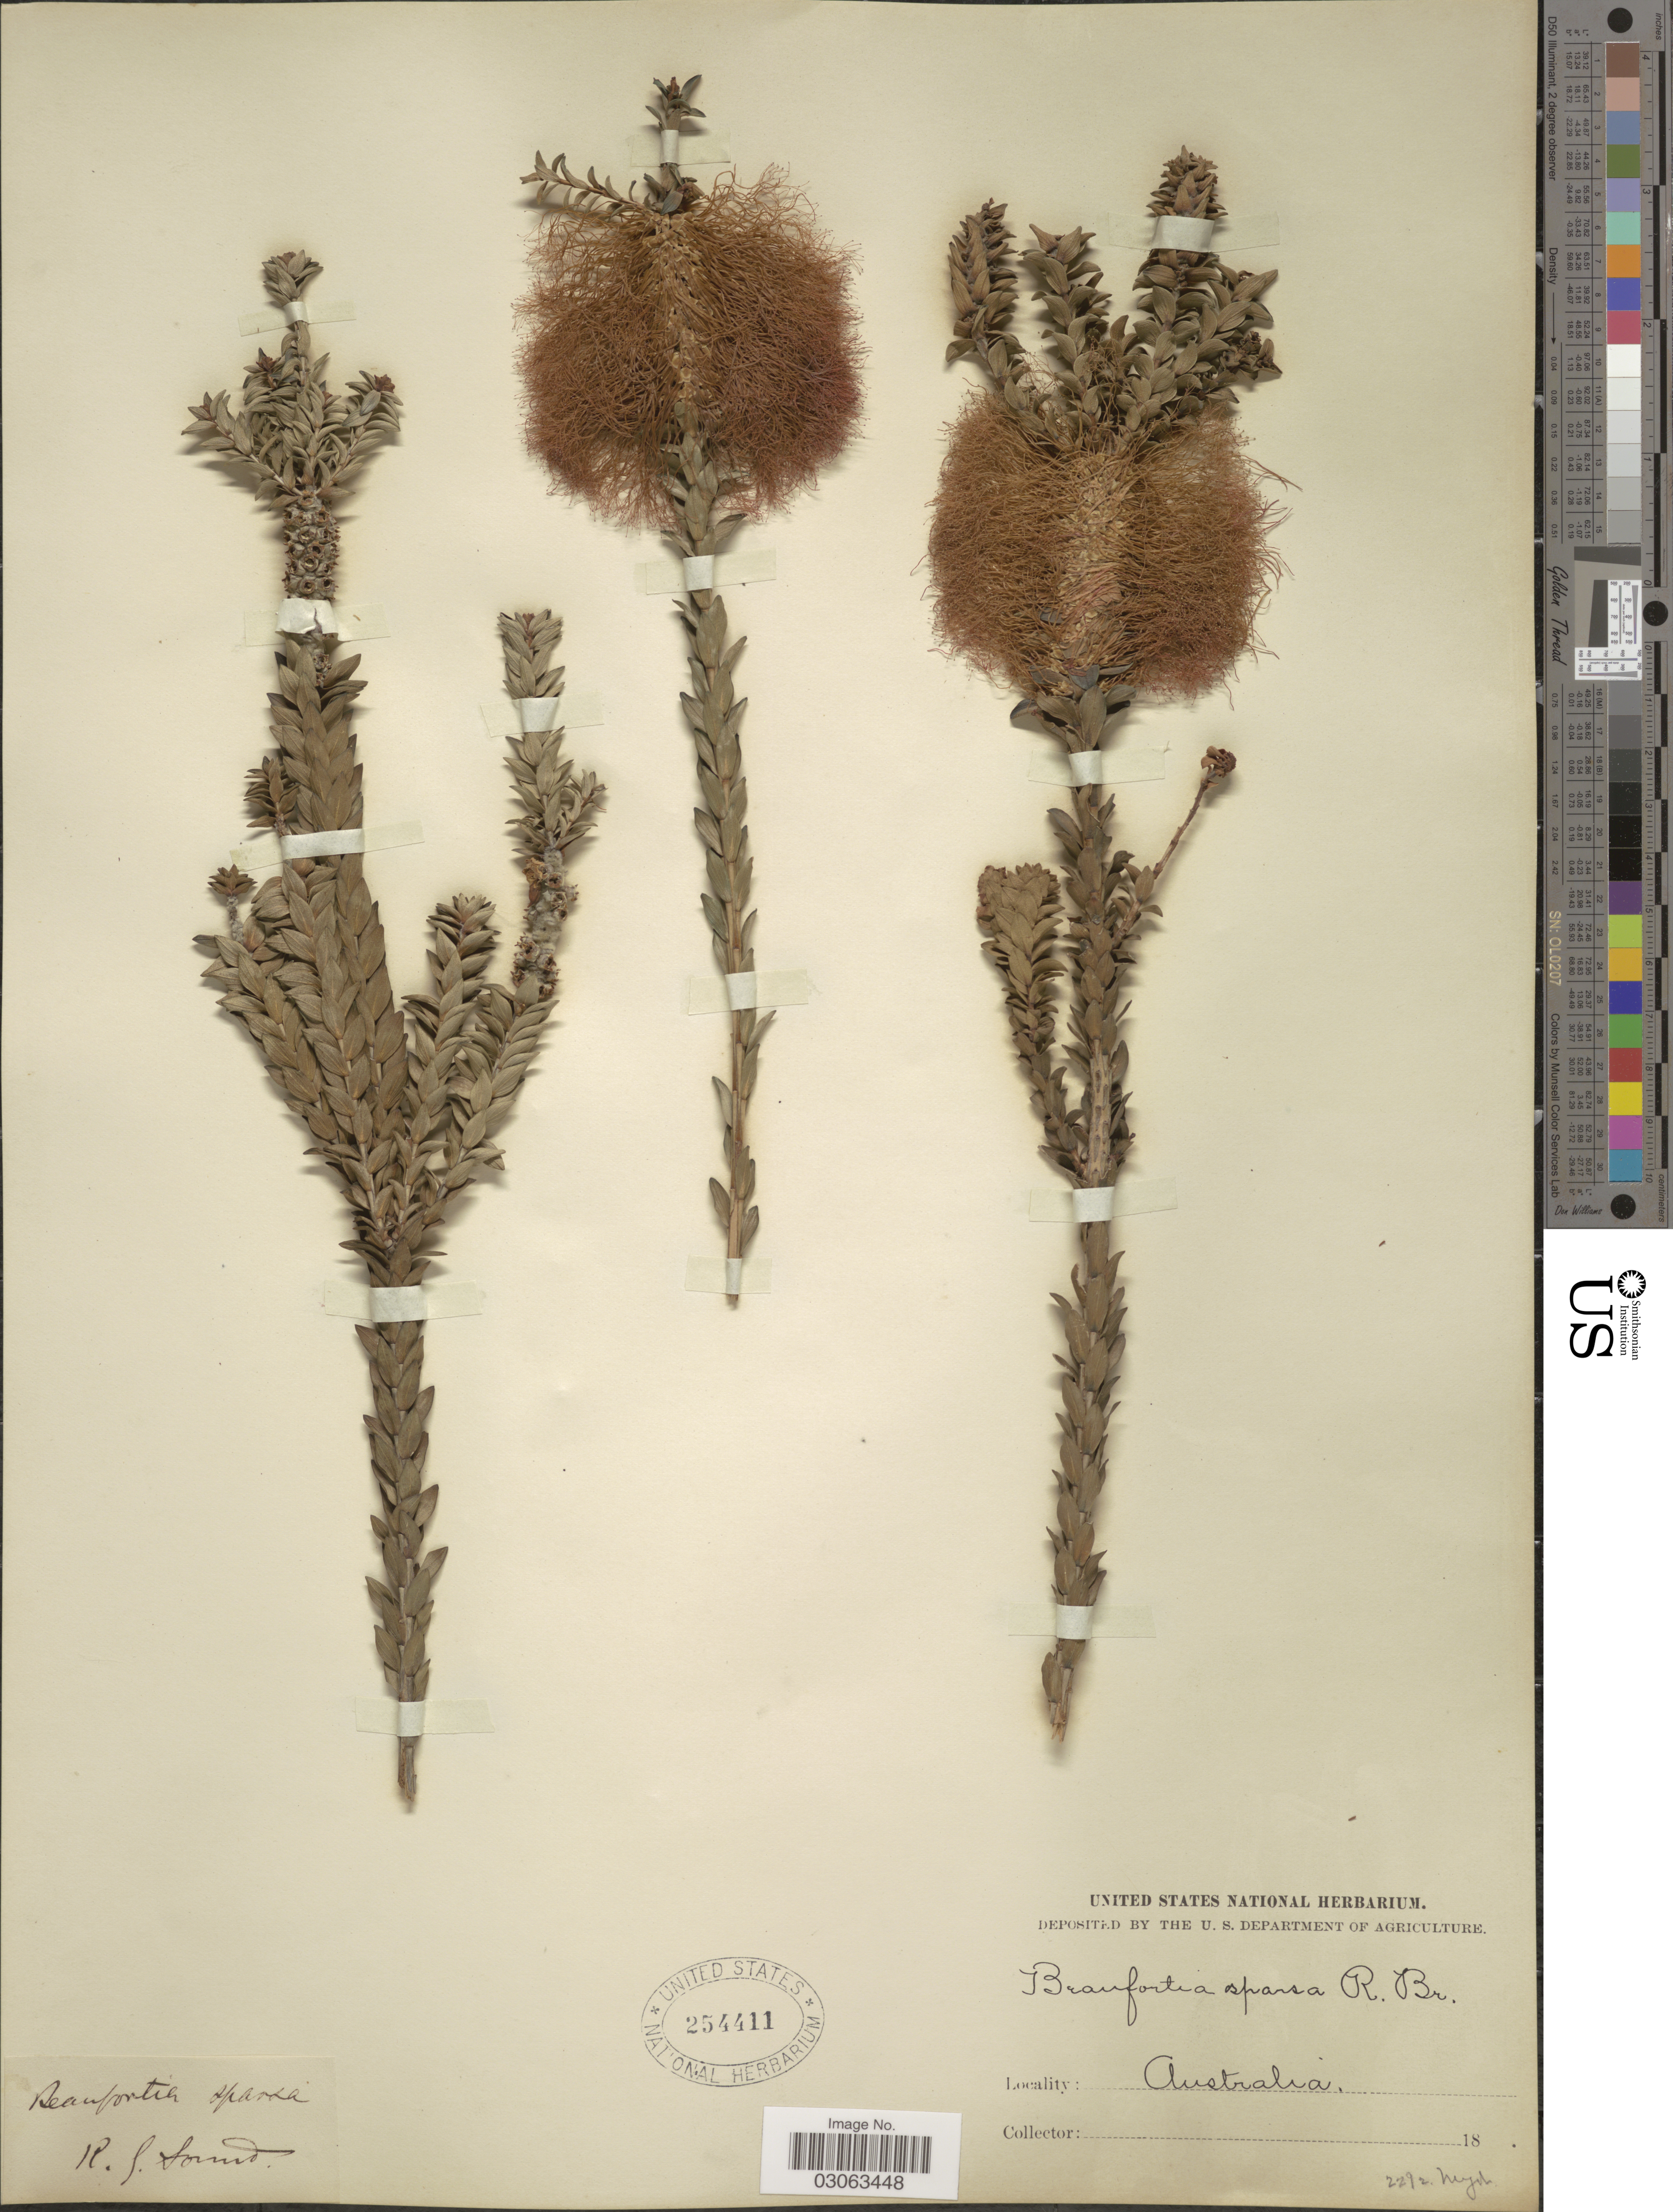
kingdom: Plantae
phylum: Tracheophyta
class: Magnoliopsida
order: Myrtales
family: Myrtaceae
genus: Beaufortia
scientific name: Beaufortia sparsa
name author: R. Br.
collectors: ex herb. United States National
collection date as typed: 18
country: Australia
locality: R. S. Sound [unsure placement]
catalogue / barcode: US 254411